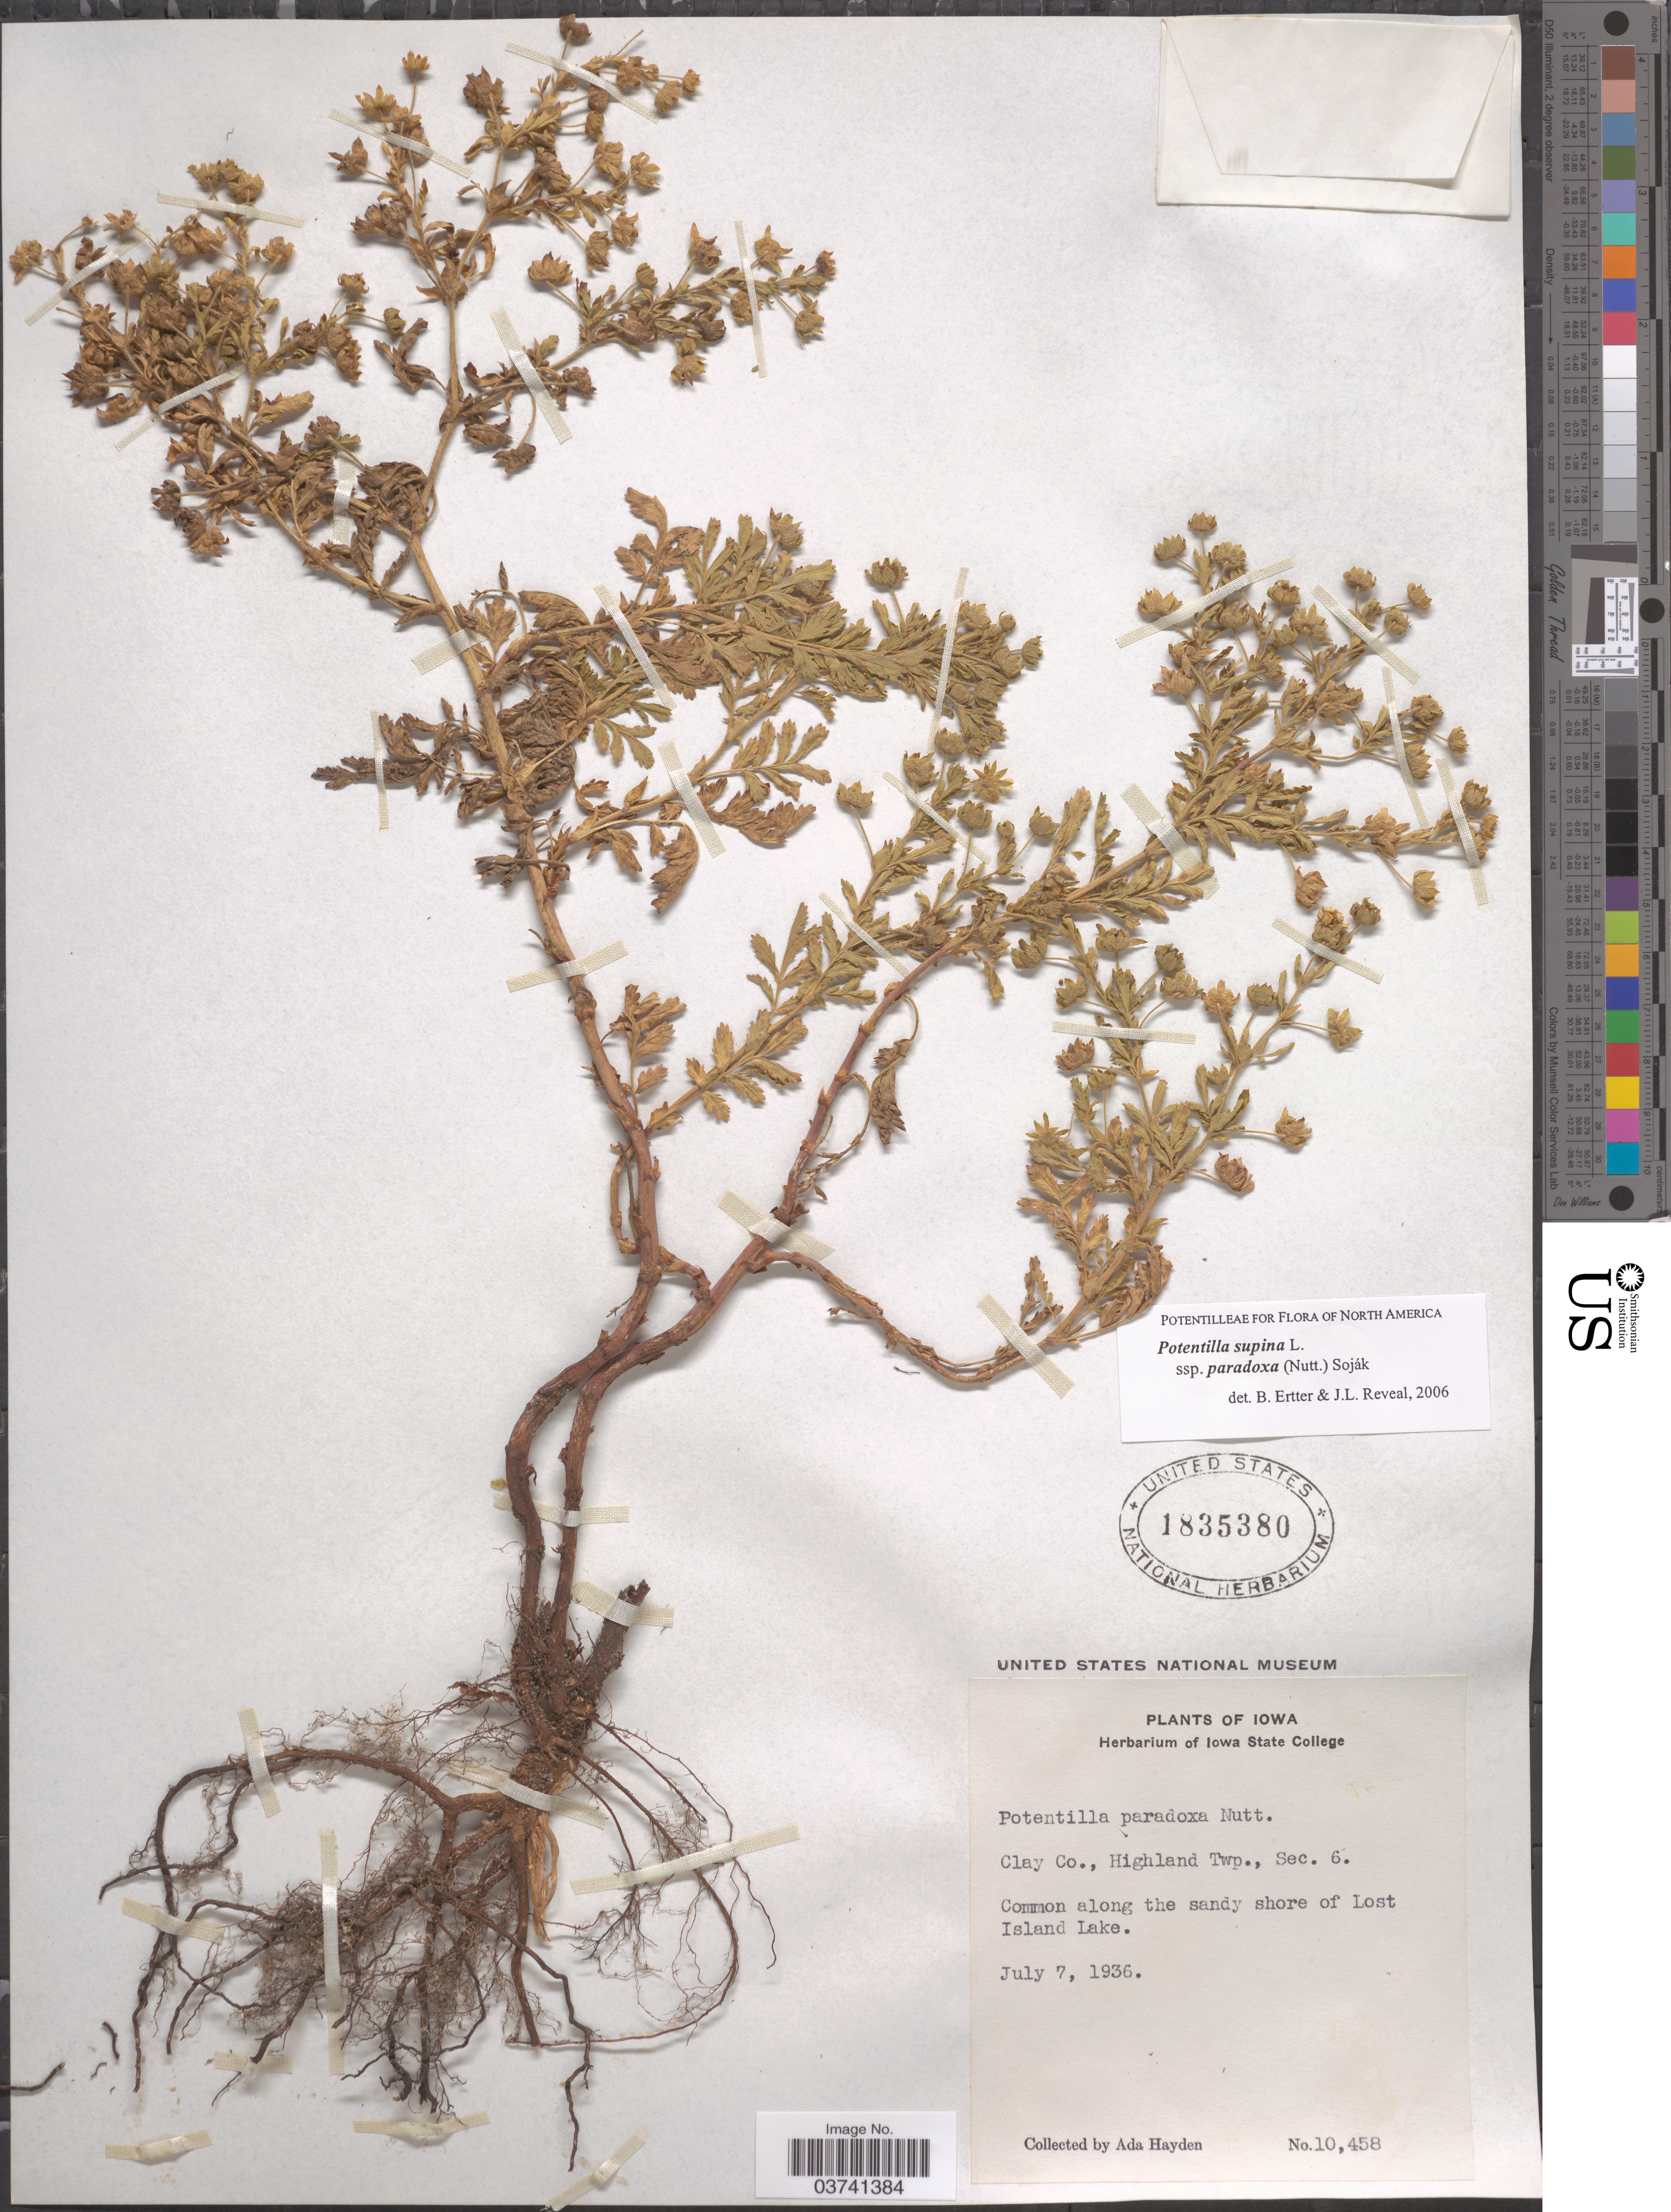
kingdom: Plantae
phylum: Tracheophyta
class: Magnoliopsida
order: Rosales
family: Rosaceae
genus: Potentilla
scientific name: Potentilla supina subsp. paradoxa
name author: (Nutt.) Soják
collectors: Ada Hayden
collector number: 10458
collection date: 1936-07-07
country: United States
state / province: Iowa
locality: Clay Co., Highland Twp., Sec. 6. Along the sandy shore of Lost Island Lake.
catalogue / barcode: US 1835380